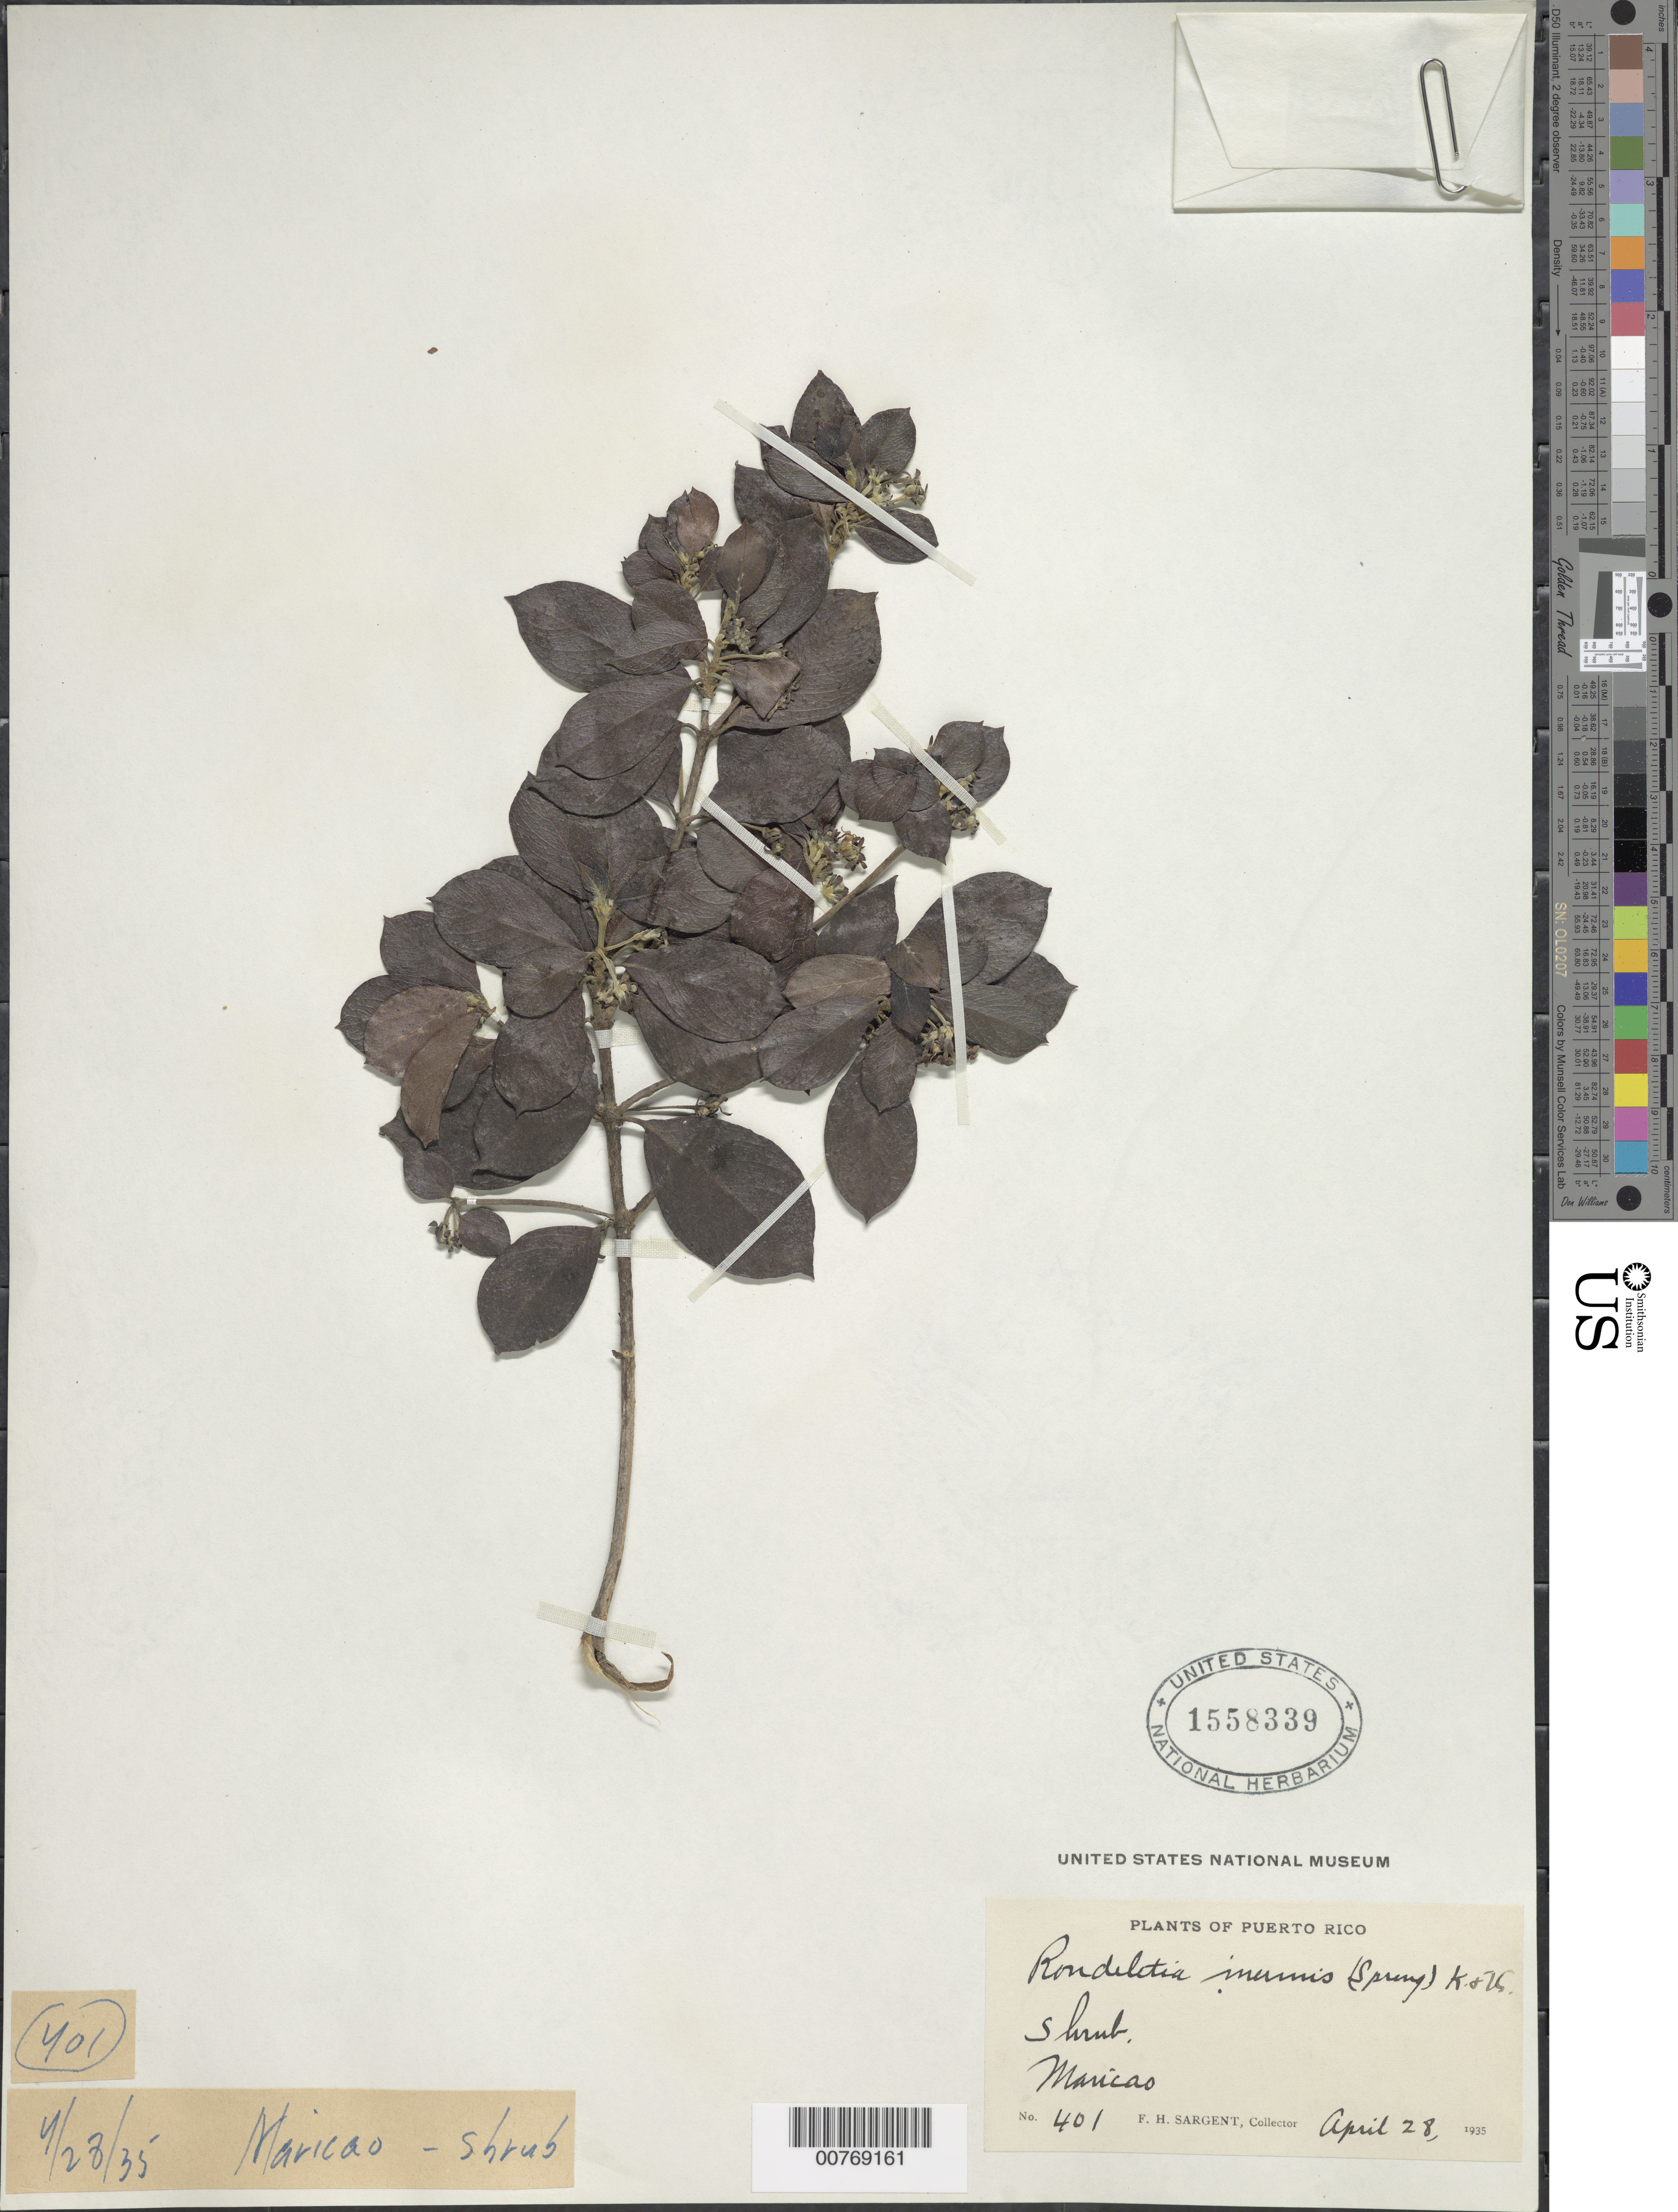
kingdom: Plantae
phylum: Tracheophyta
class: Magnoliopsida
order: Gentianales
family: Rubiaceae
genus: Rondeletia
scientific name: Rondeletia inermis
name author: (Spreng.) Krug & Urb.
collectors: F. H. Sargent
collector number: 401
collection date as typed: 28 Apr 1935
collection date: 1935-04-28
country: Puerto Rico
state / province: Maricao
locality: Maricao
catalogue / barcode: US 1558339